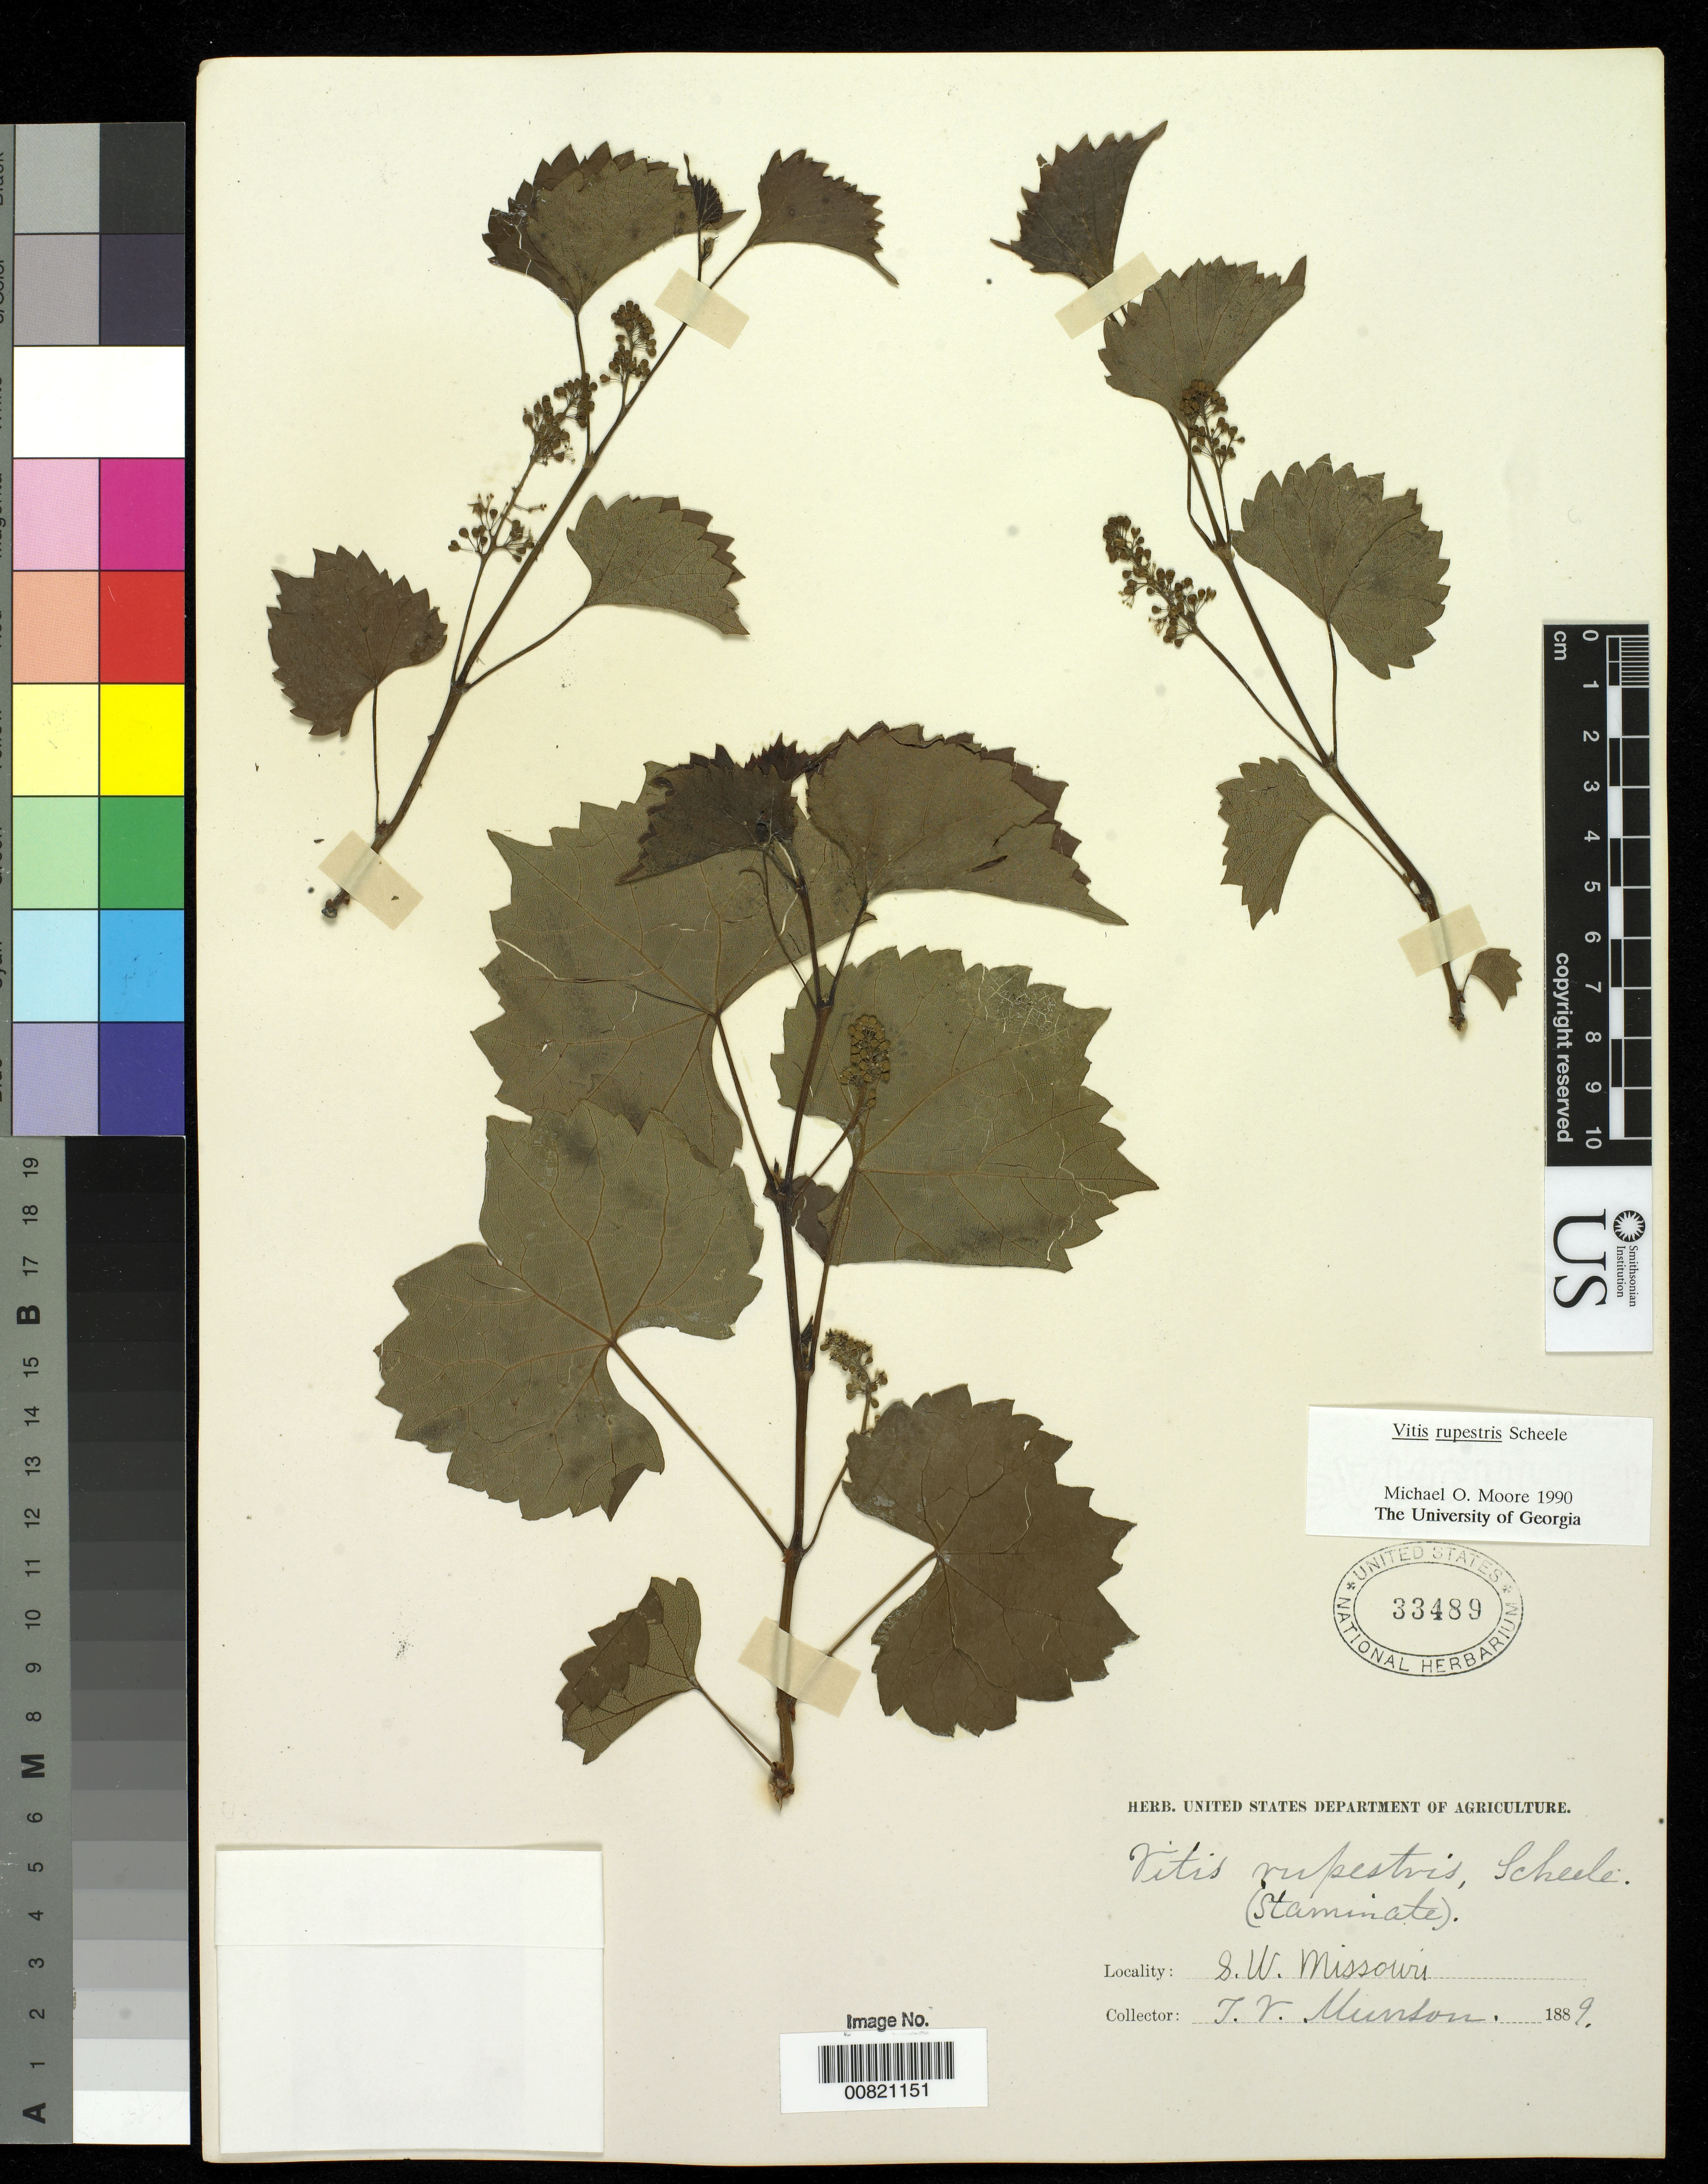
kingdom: Plantae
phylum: Tracheophyta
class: Magnoliopsida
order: Vitales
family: Vitaceae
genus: Vitis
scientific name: Vitis rupestris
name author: Scheele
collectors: T. V. Munson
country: United States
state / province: Missouri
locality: SW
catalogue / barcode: US 33489